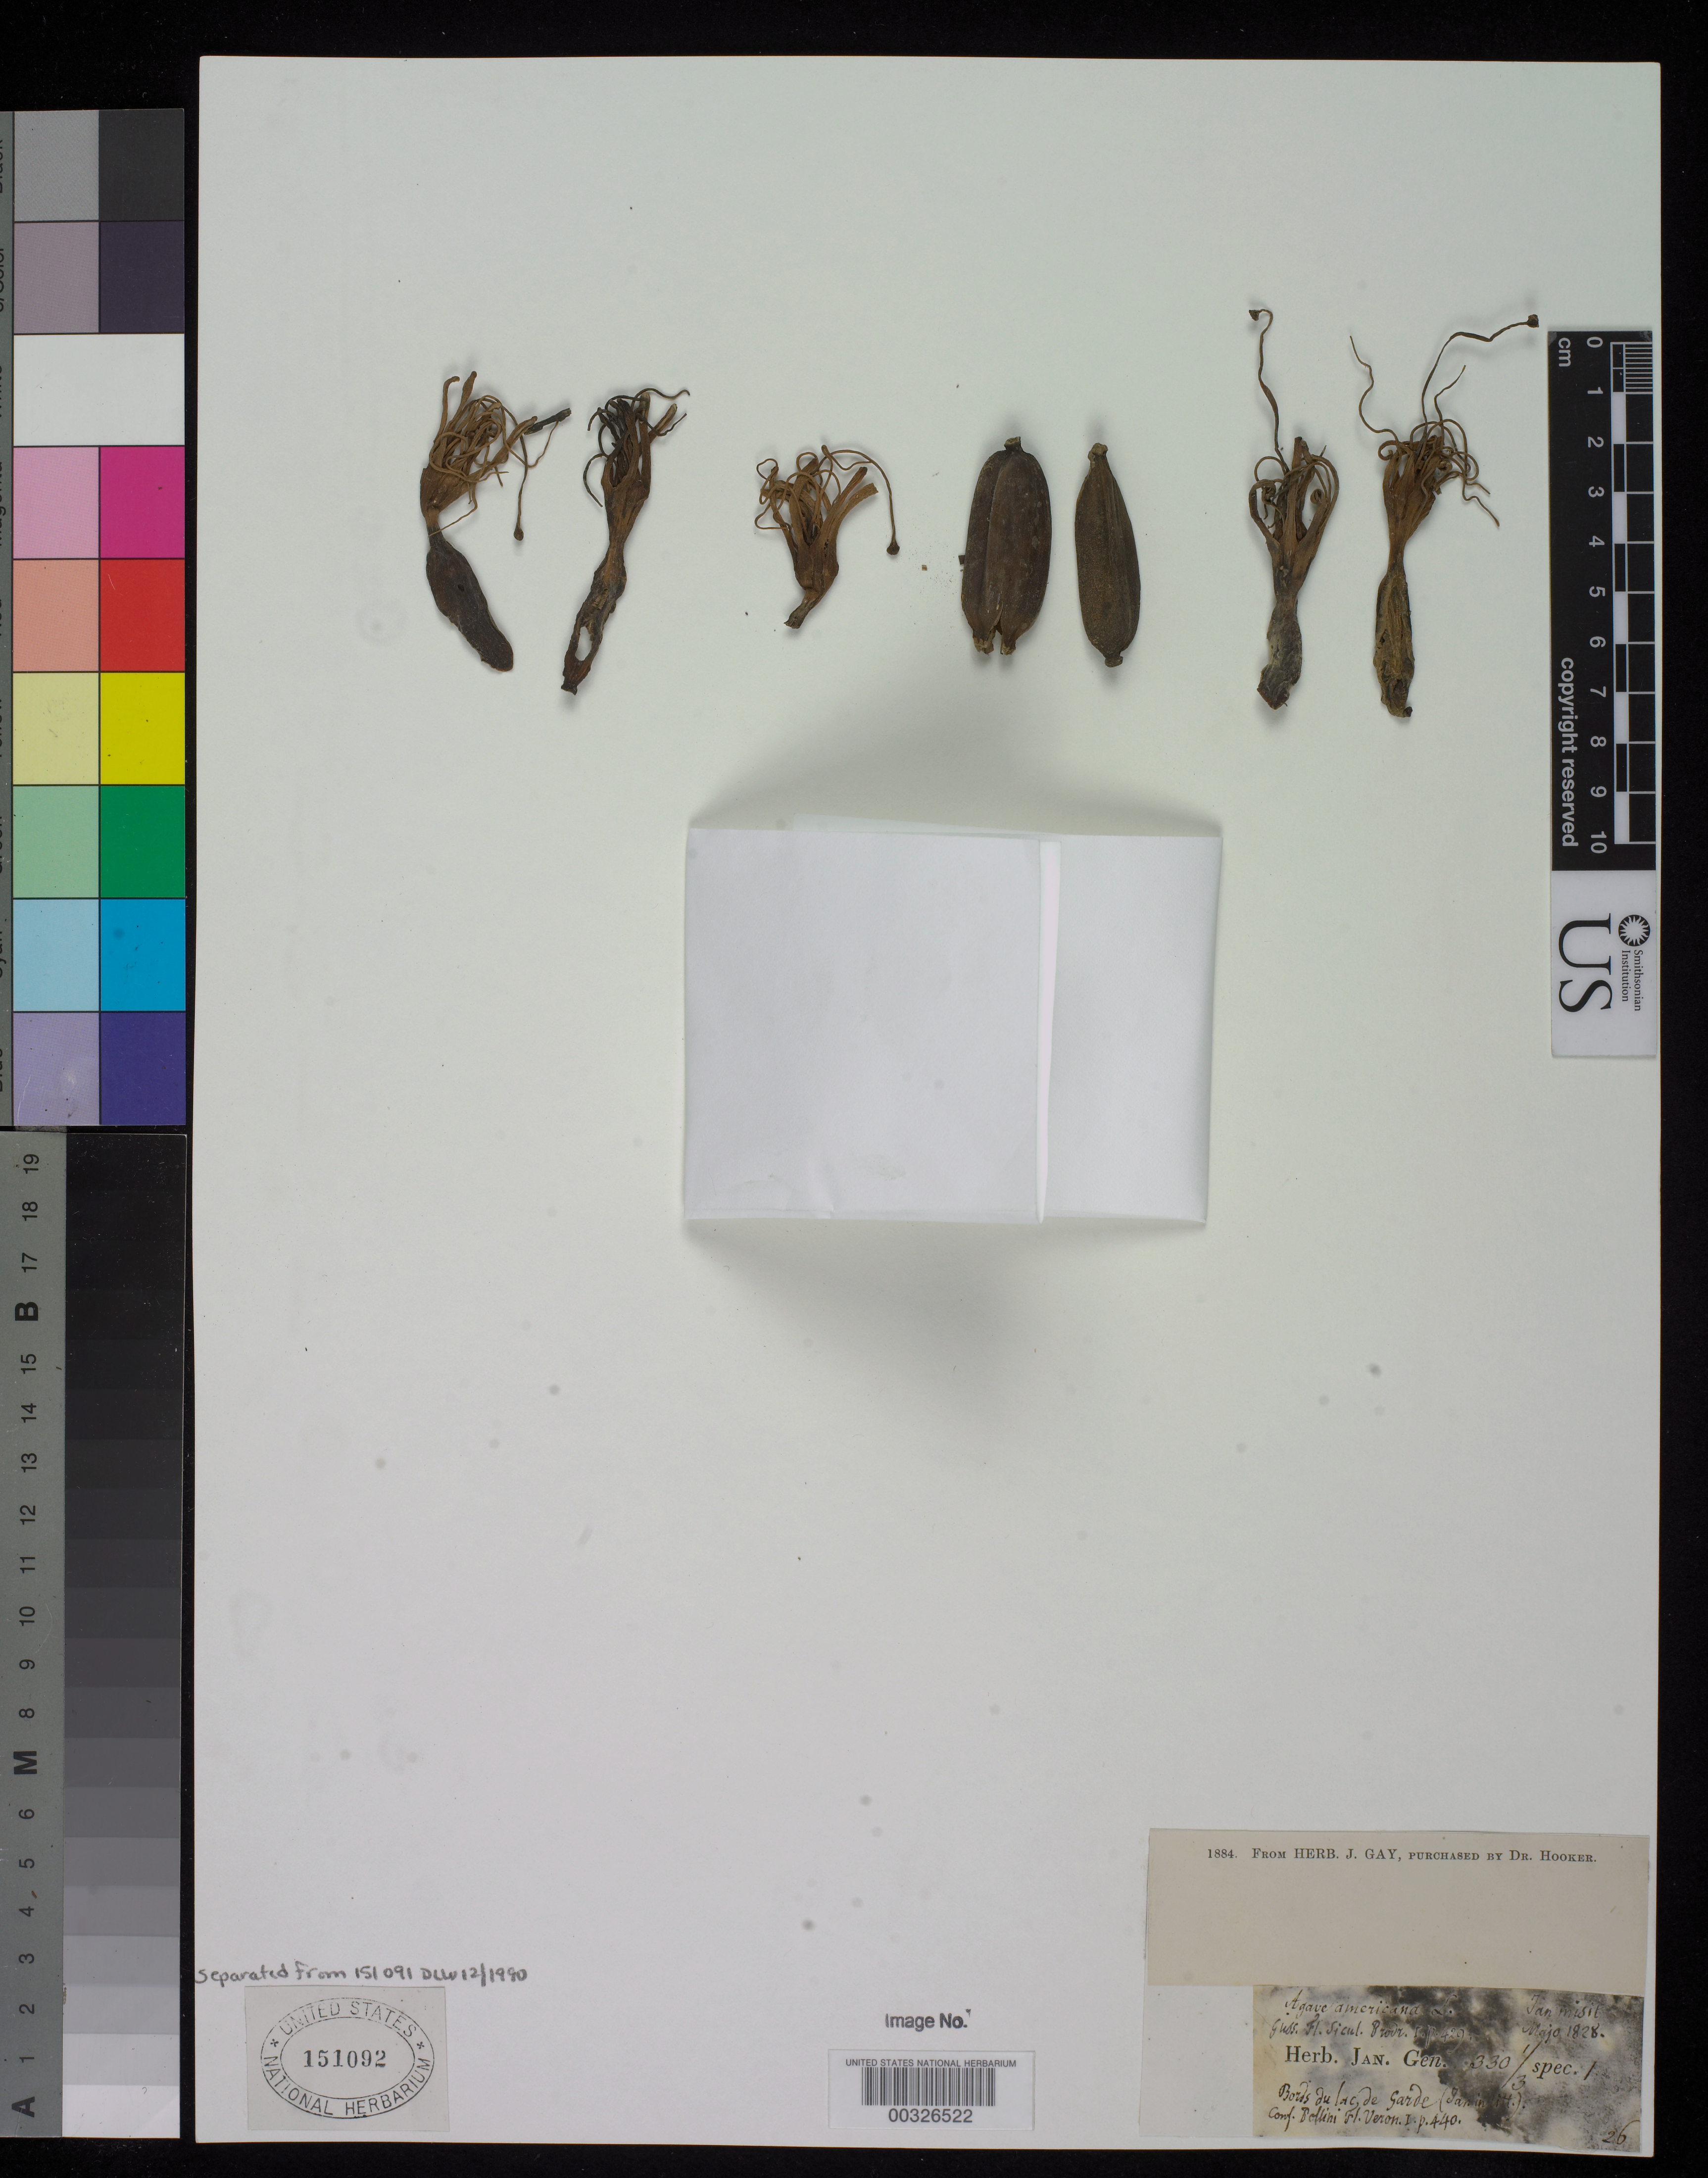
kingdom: Plantae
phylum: Tracheophyta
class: Liliopsida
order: Asparagales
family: Asparagaceae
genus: Agave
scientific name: Agave americana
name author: L.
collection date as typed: May 1828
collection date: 1828-05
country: Mexico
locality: E of Monserrat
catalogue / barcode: US 151092